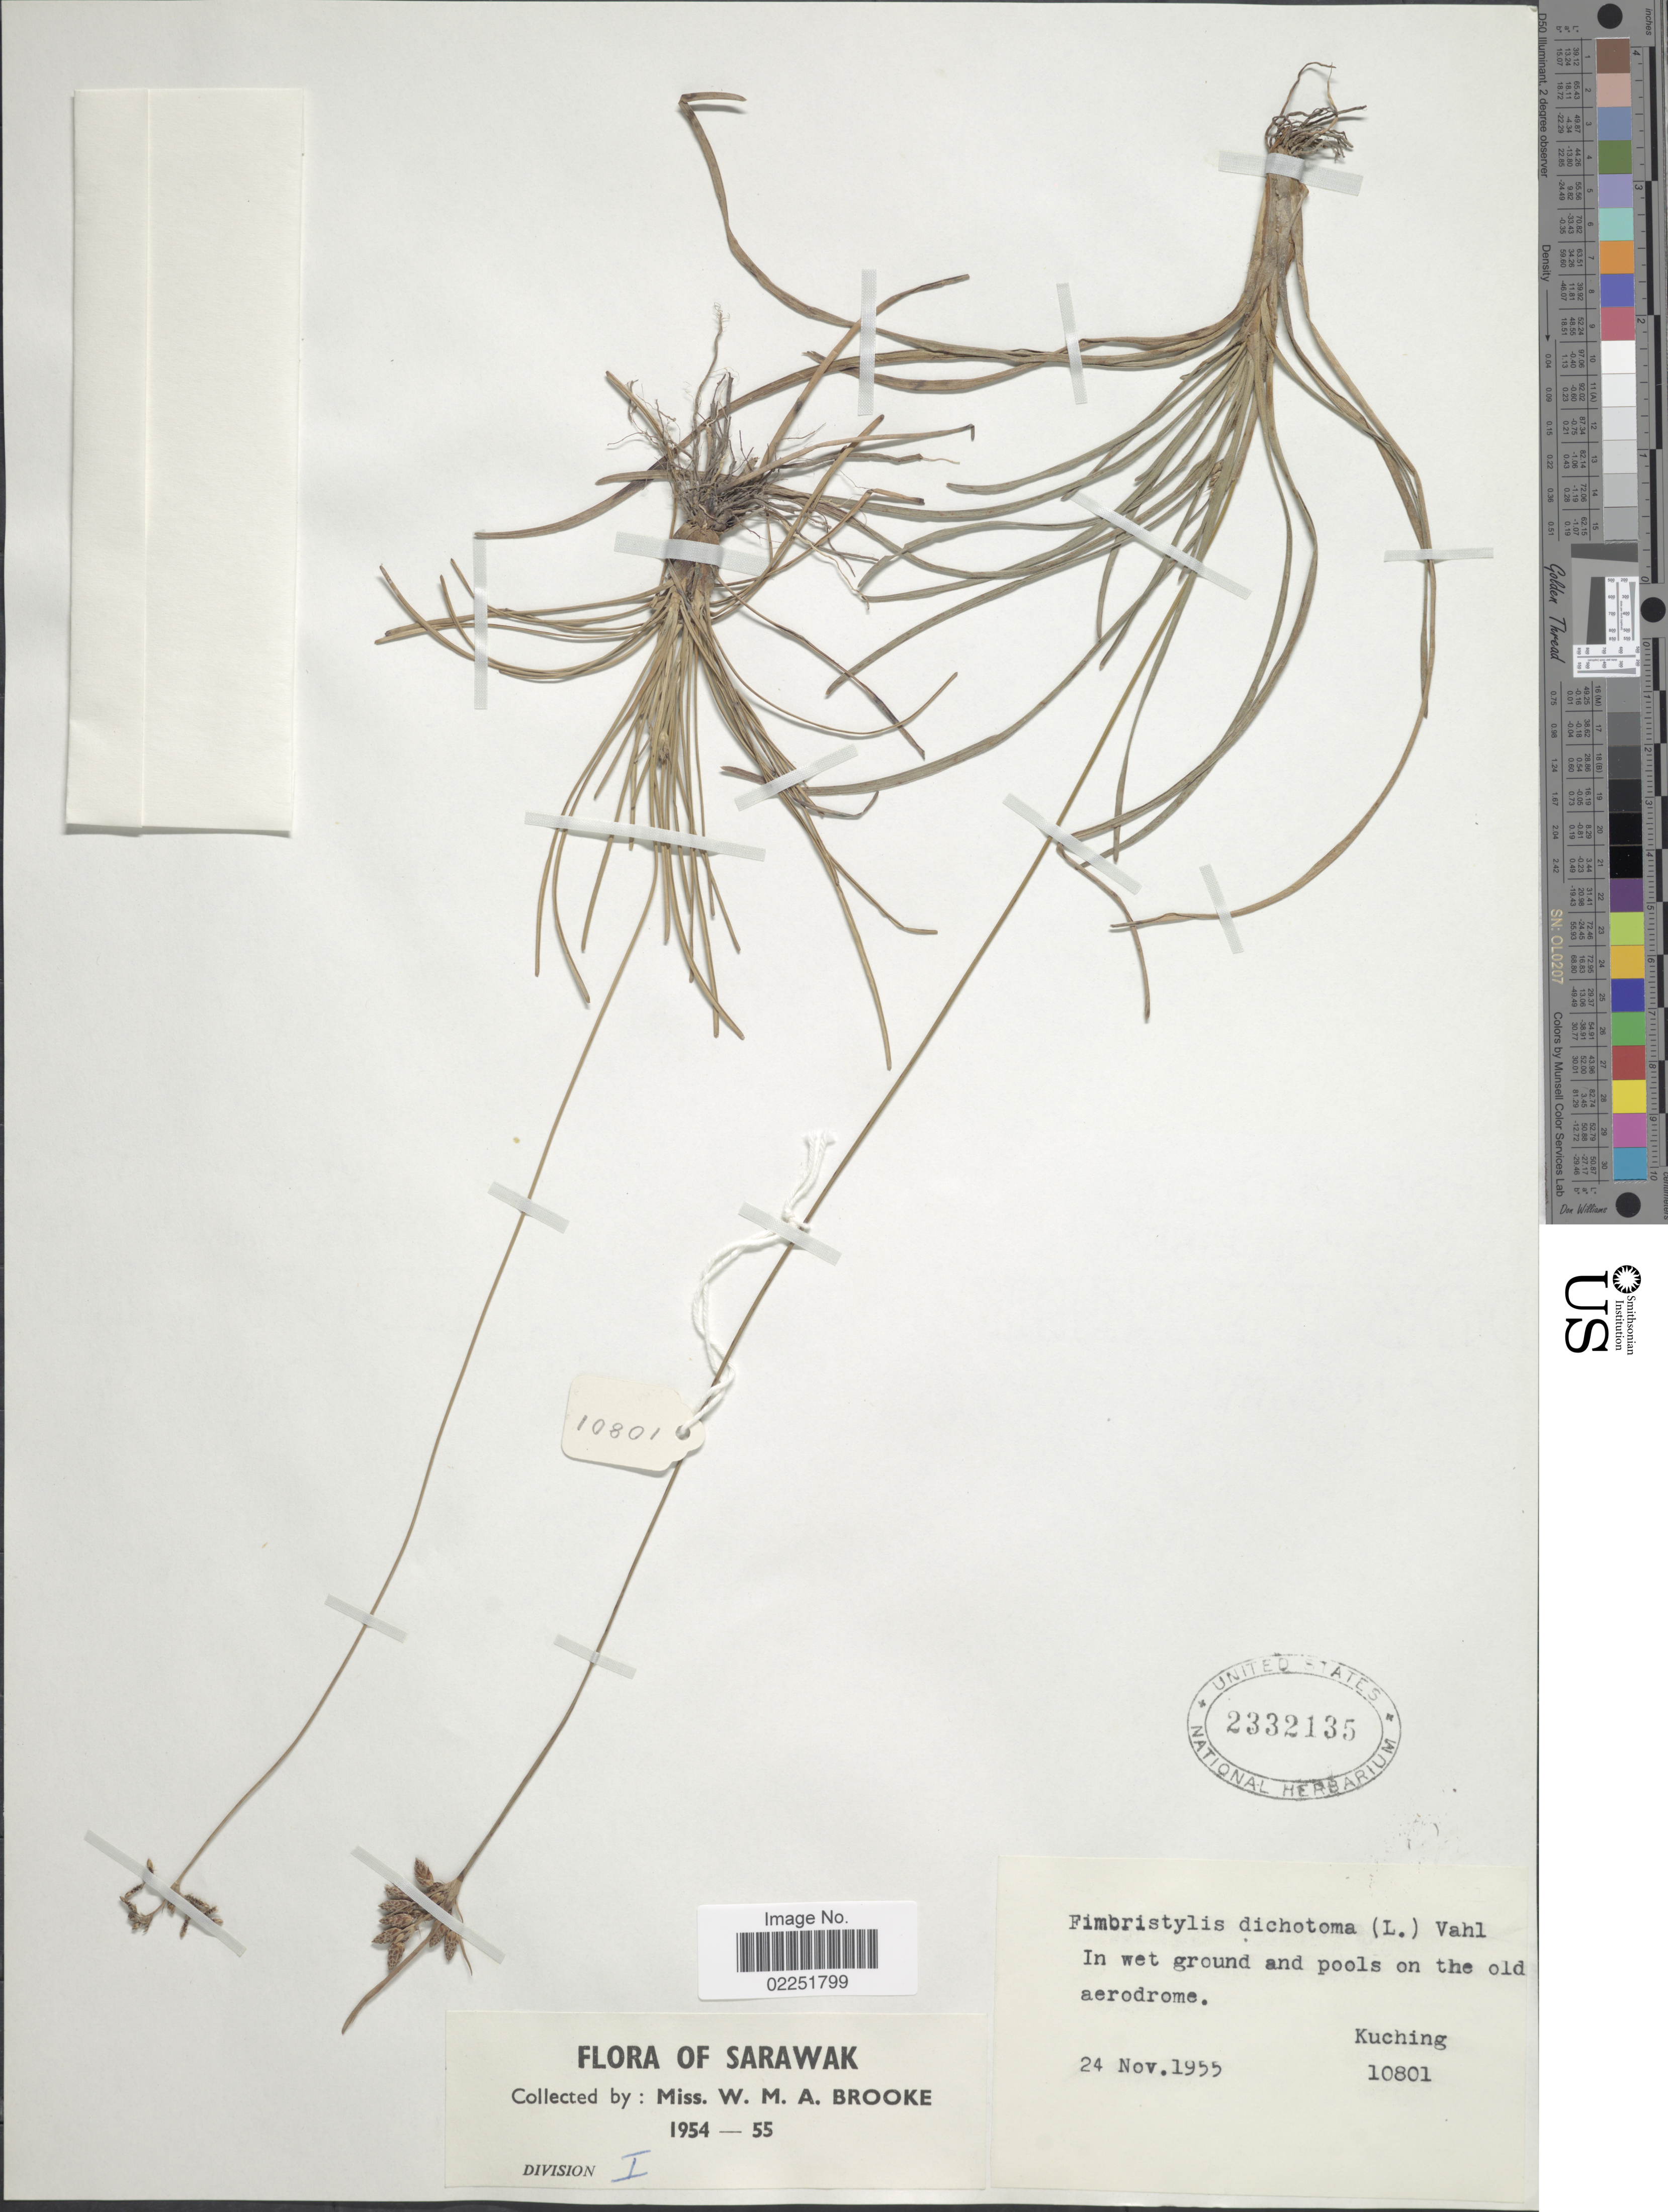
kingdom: Plantae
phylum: Tracheophyta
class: Liliopsida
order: Poales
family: Cyperaceae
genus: Fimbristylis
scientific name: Fimbristylis dichotoma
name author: (L.) Vahl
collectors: W. Brooke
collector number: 10801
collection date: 1955-11-24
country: Malaysia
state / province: Sarawak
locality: Kuching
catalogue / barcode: US 2332135